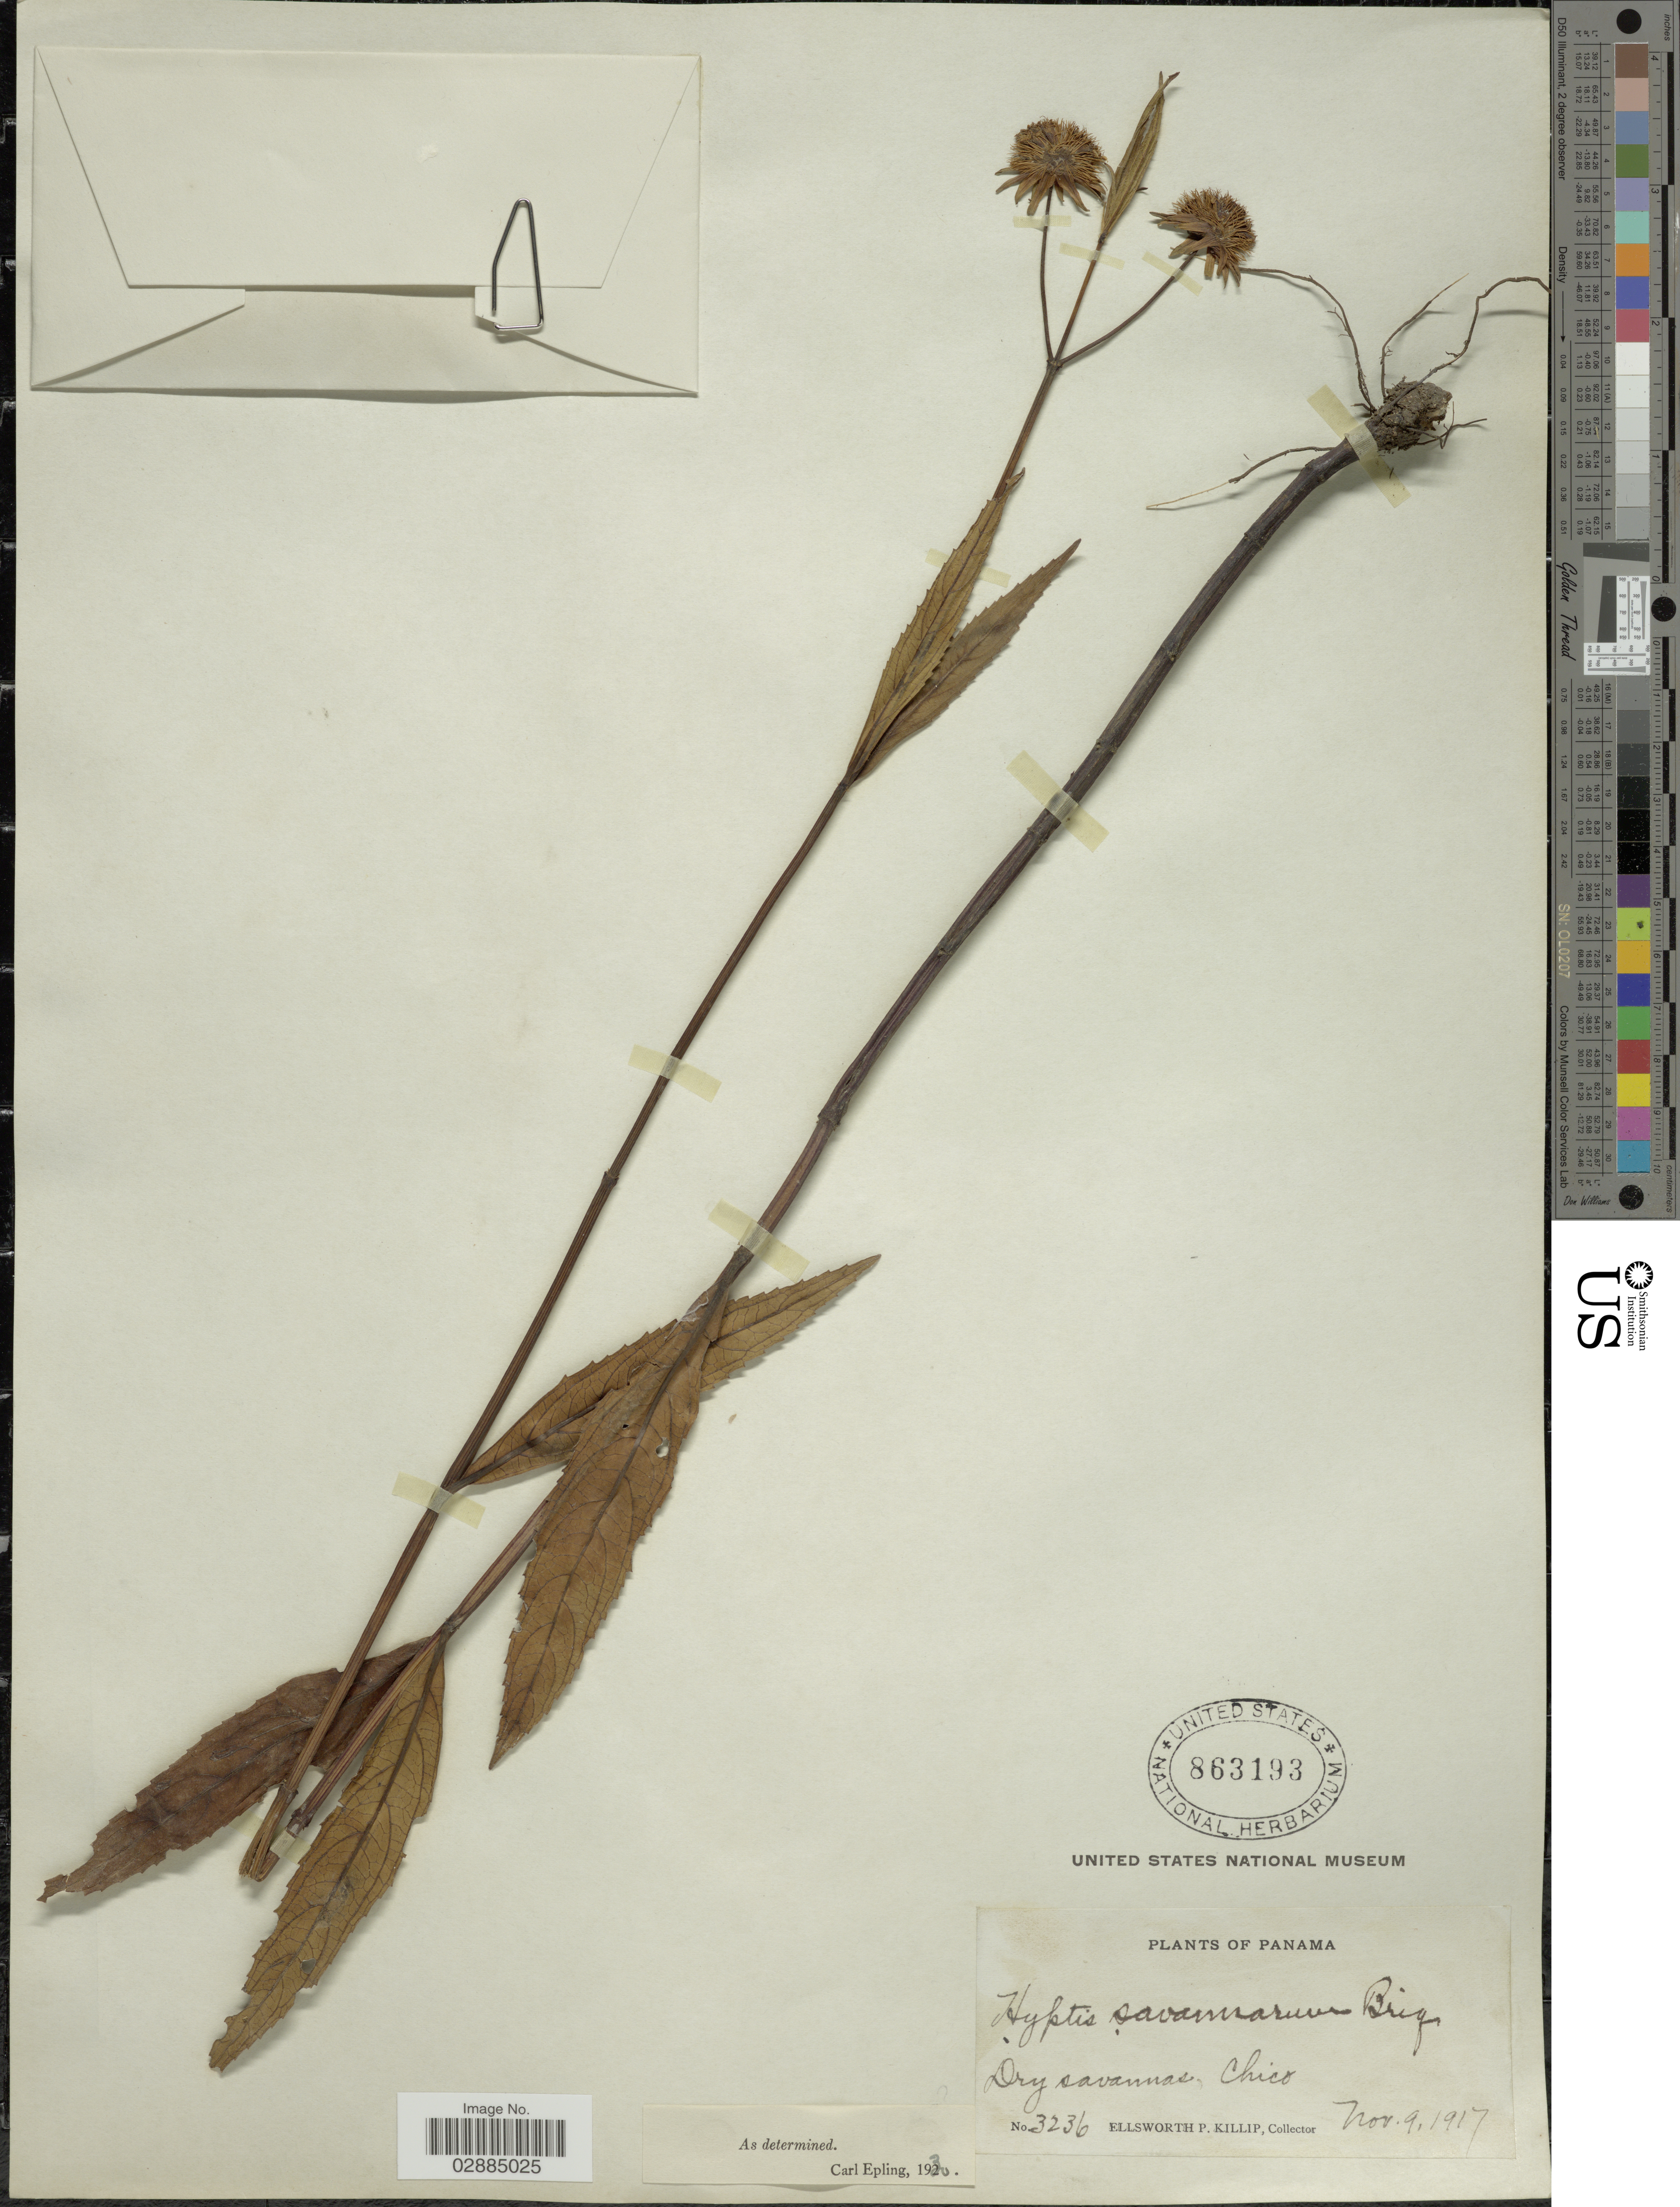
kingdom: Plantae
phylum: Tracheophyta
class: Magnoliopsida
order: Lamiales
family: Lamiaceae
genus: Hyptis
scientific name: Hyptis savannarum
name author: Briq.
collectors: E. P. Killip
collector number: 3236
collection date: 1917-11-09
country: Panama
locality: Dry savannas, Chico.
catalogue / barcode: US 863193